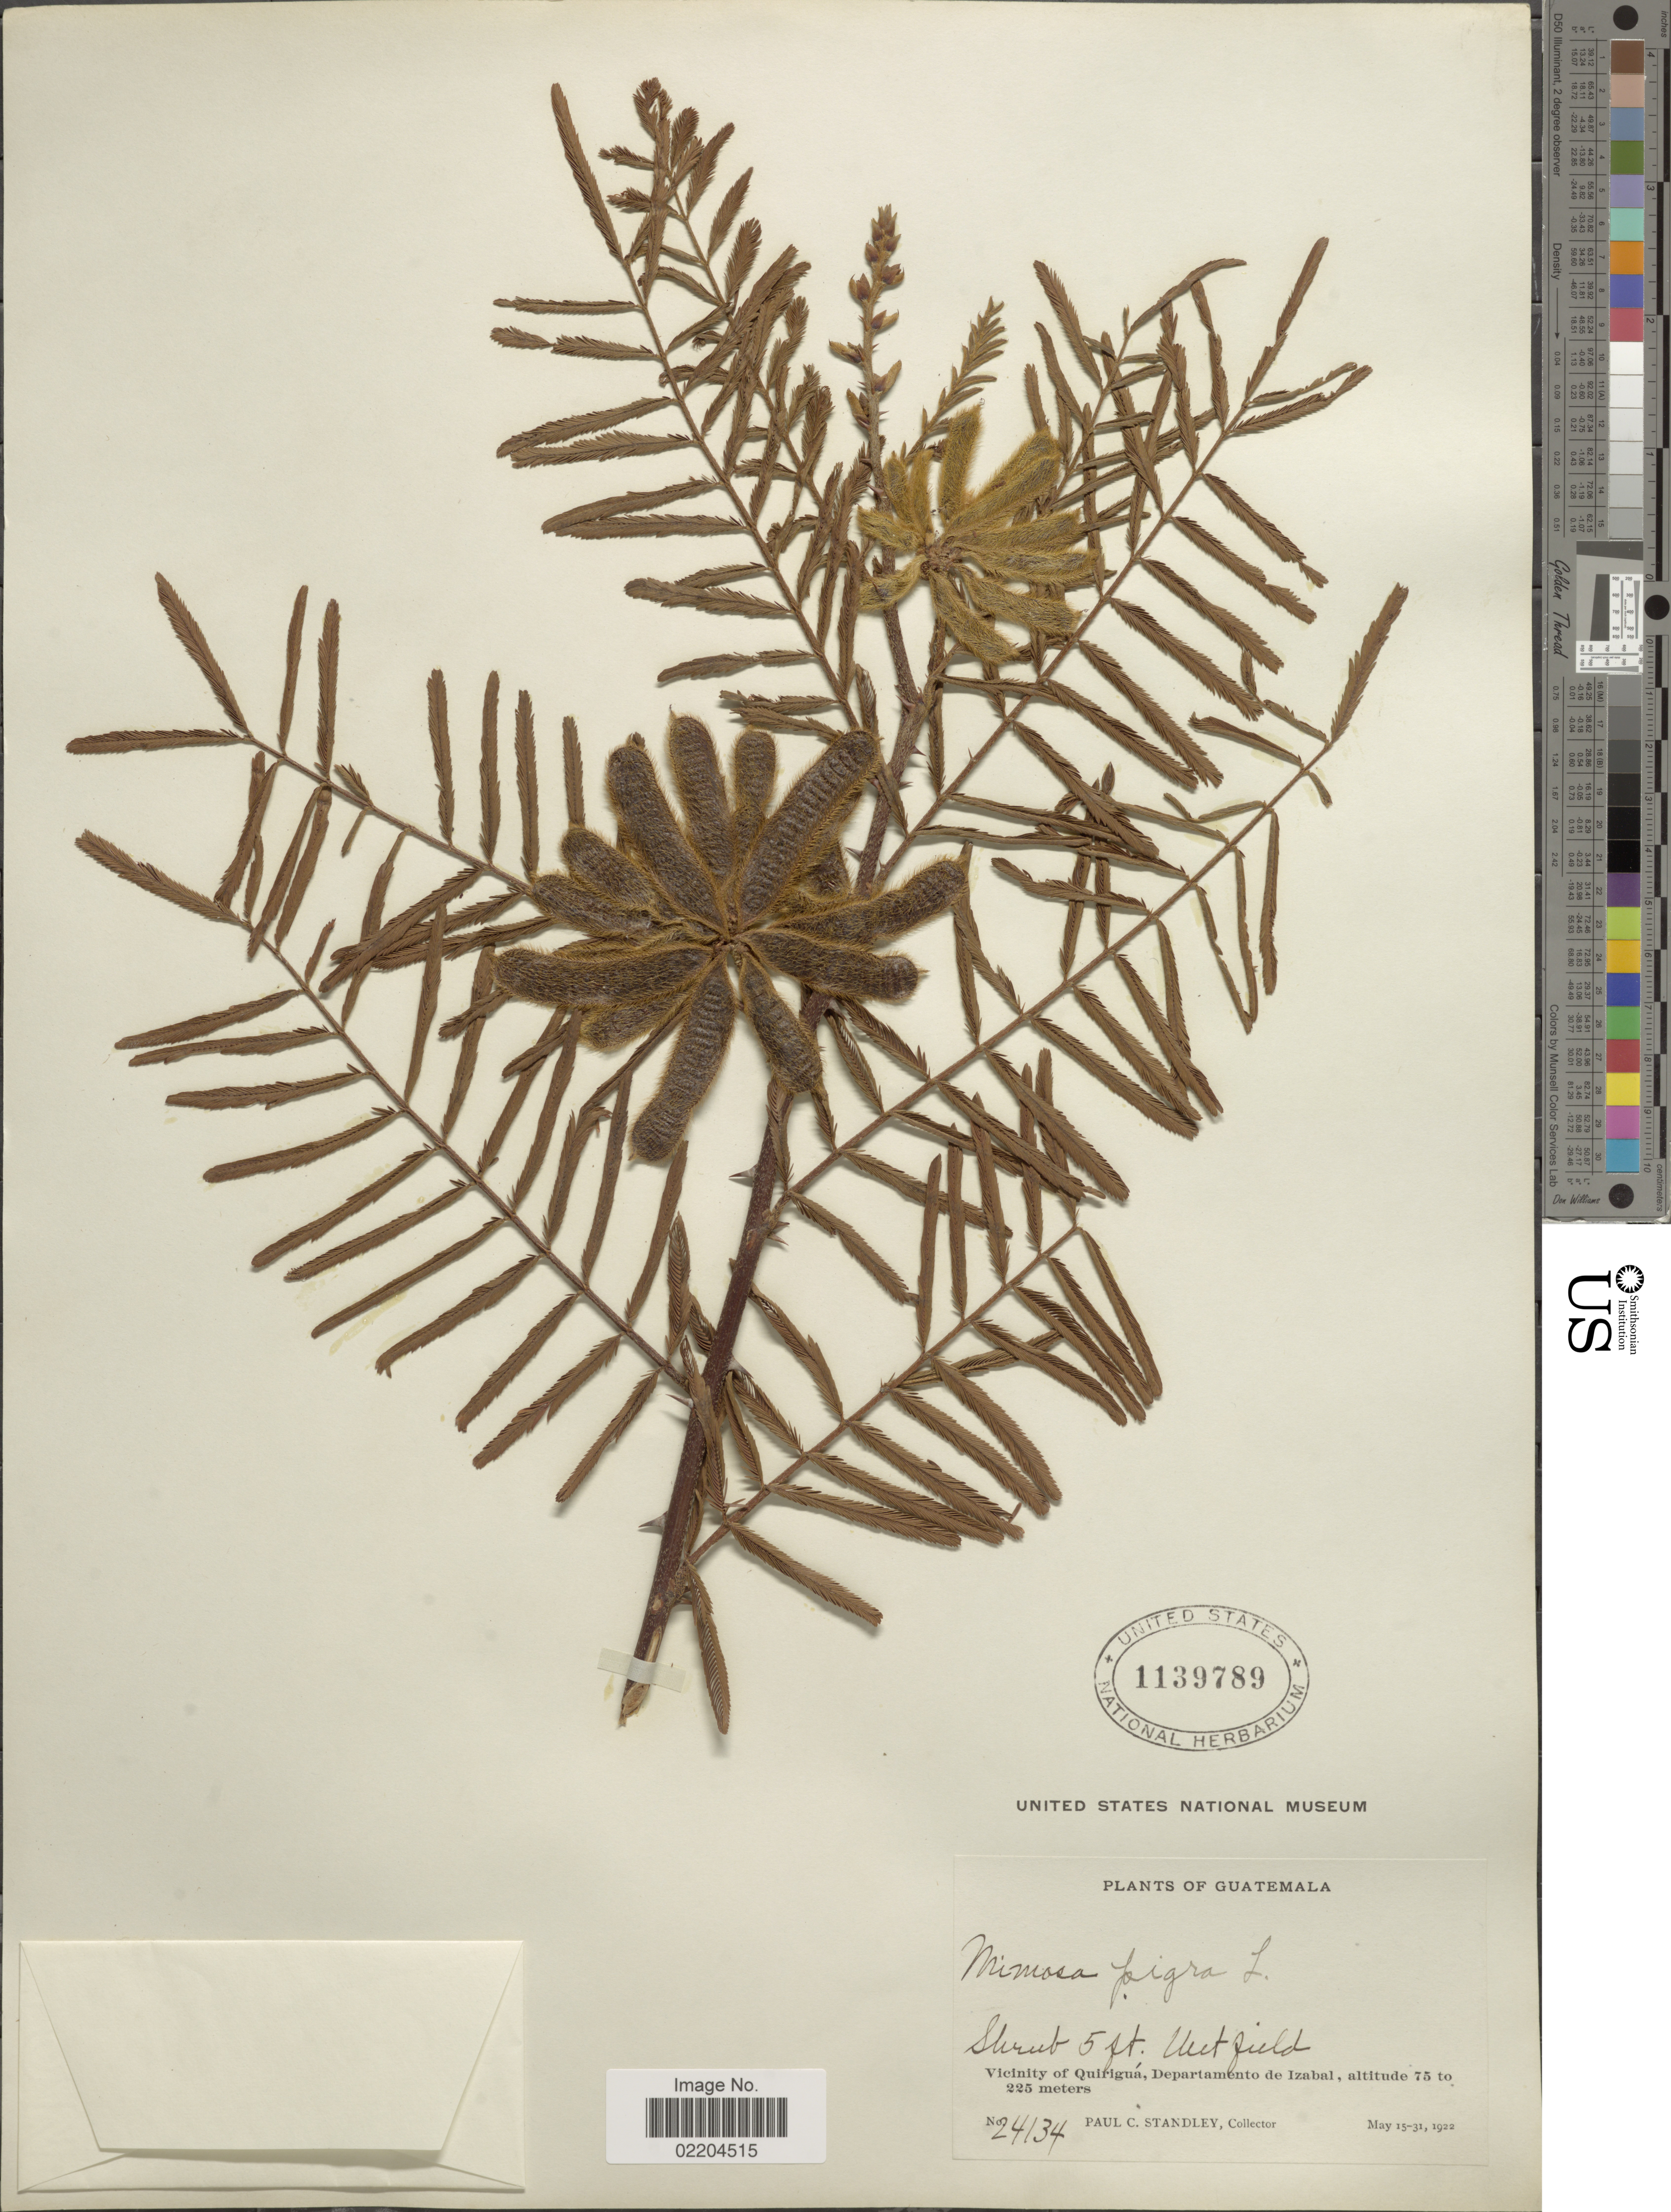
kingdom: Plantae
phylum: Tracheophyta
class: Magnoliopsida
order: Fabales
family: Fabaceae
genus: Mimosa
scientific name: Mimosa pigra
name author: L.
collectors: P. C. Standley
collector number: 24134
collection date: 1922-05-15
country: Guatemala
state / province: Izabal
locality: Vicinity of Quirigua, Departamento de Izabal.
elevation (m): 75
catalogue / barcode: US 1139789